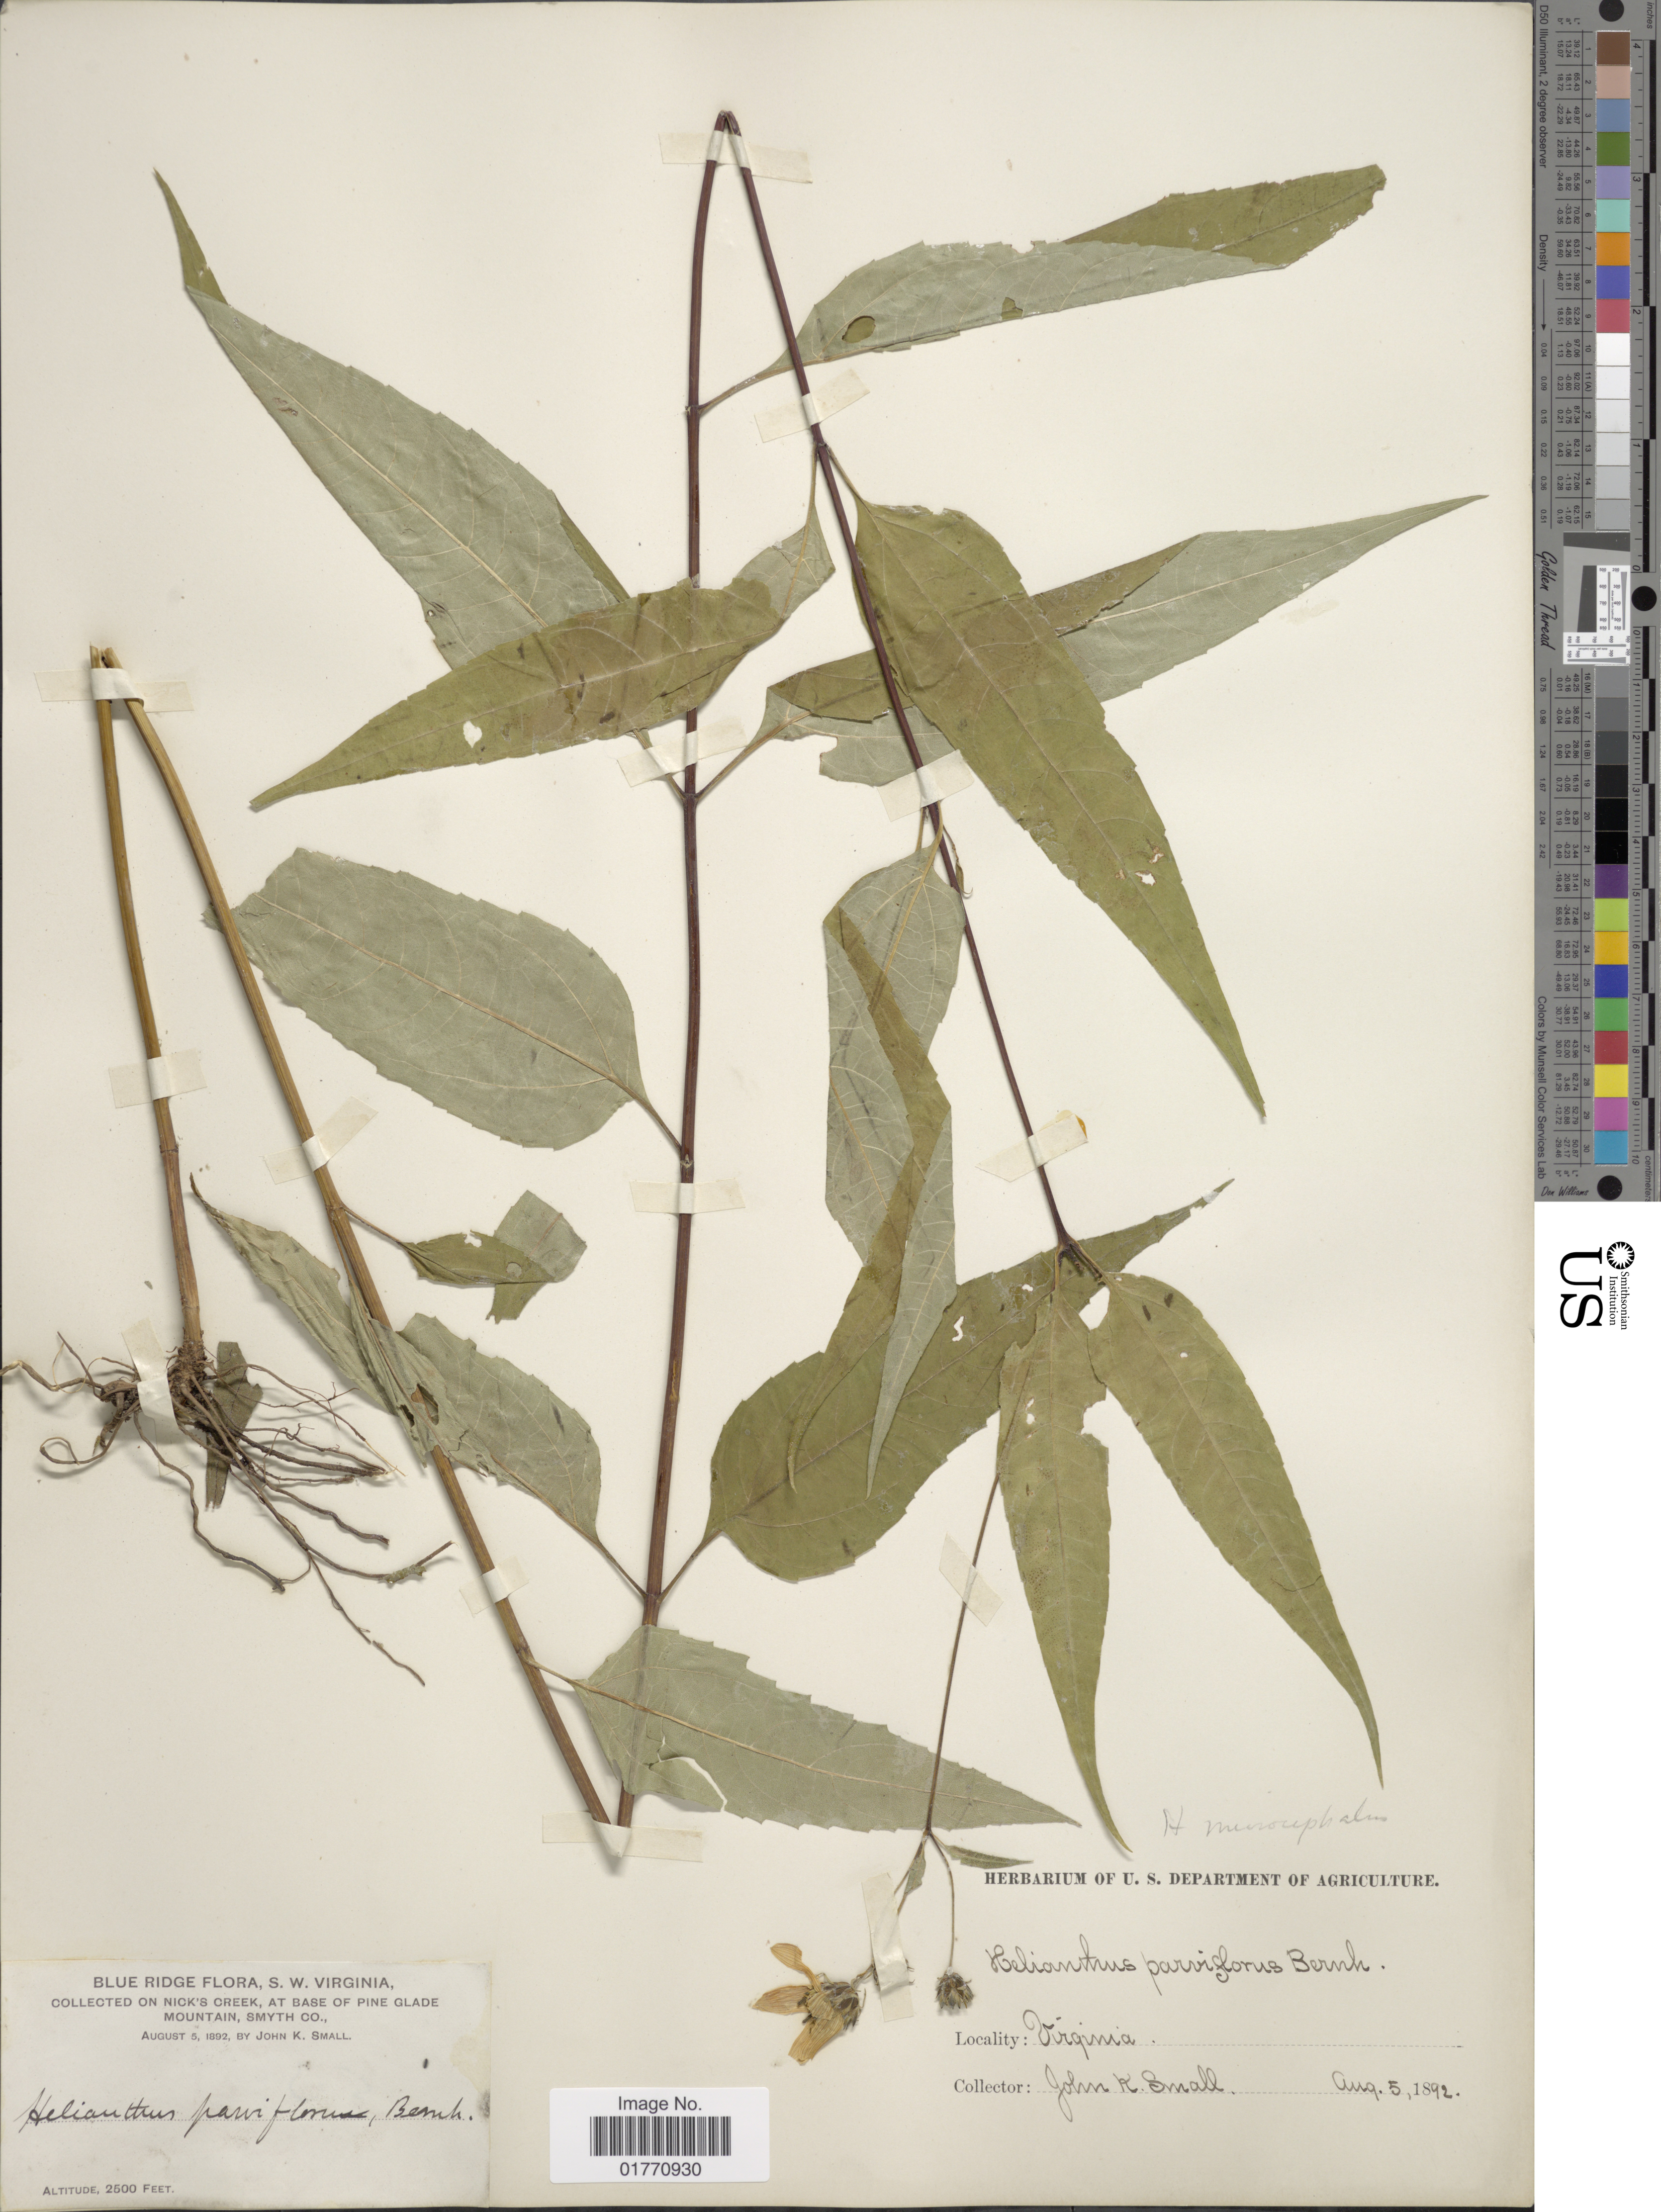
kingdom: Plantae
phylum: Tracheophyta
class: Magnoliopsida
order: Asterales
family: Asteraceae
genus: Helianthus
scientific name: Helianthus microcephalus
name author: Torr. & A. Gray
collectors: J. K. Small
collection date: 1892-08-05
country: United States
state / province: Virginia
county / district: Smyth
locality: Blue Ridge Flora, SW Virginia, on Nick's Creek, at base of Pine Glade Mountain,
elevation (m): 762